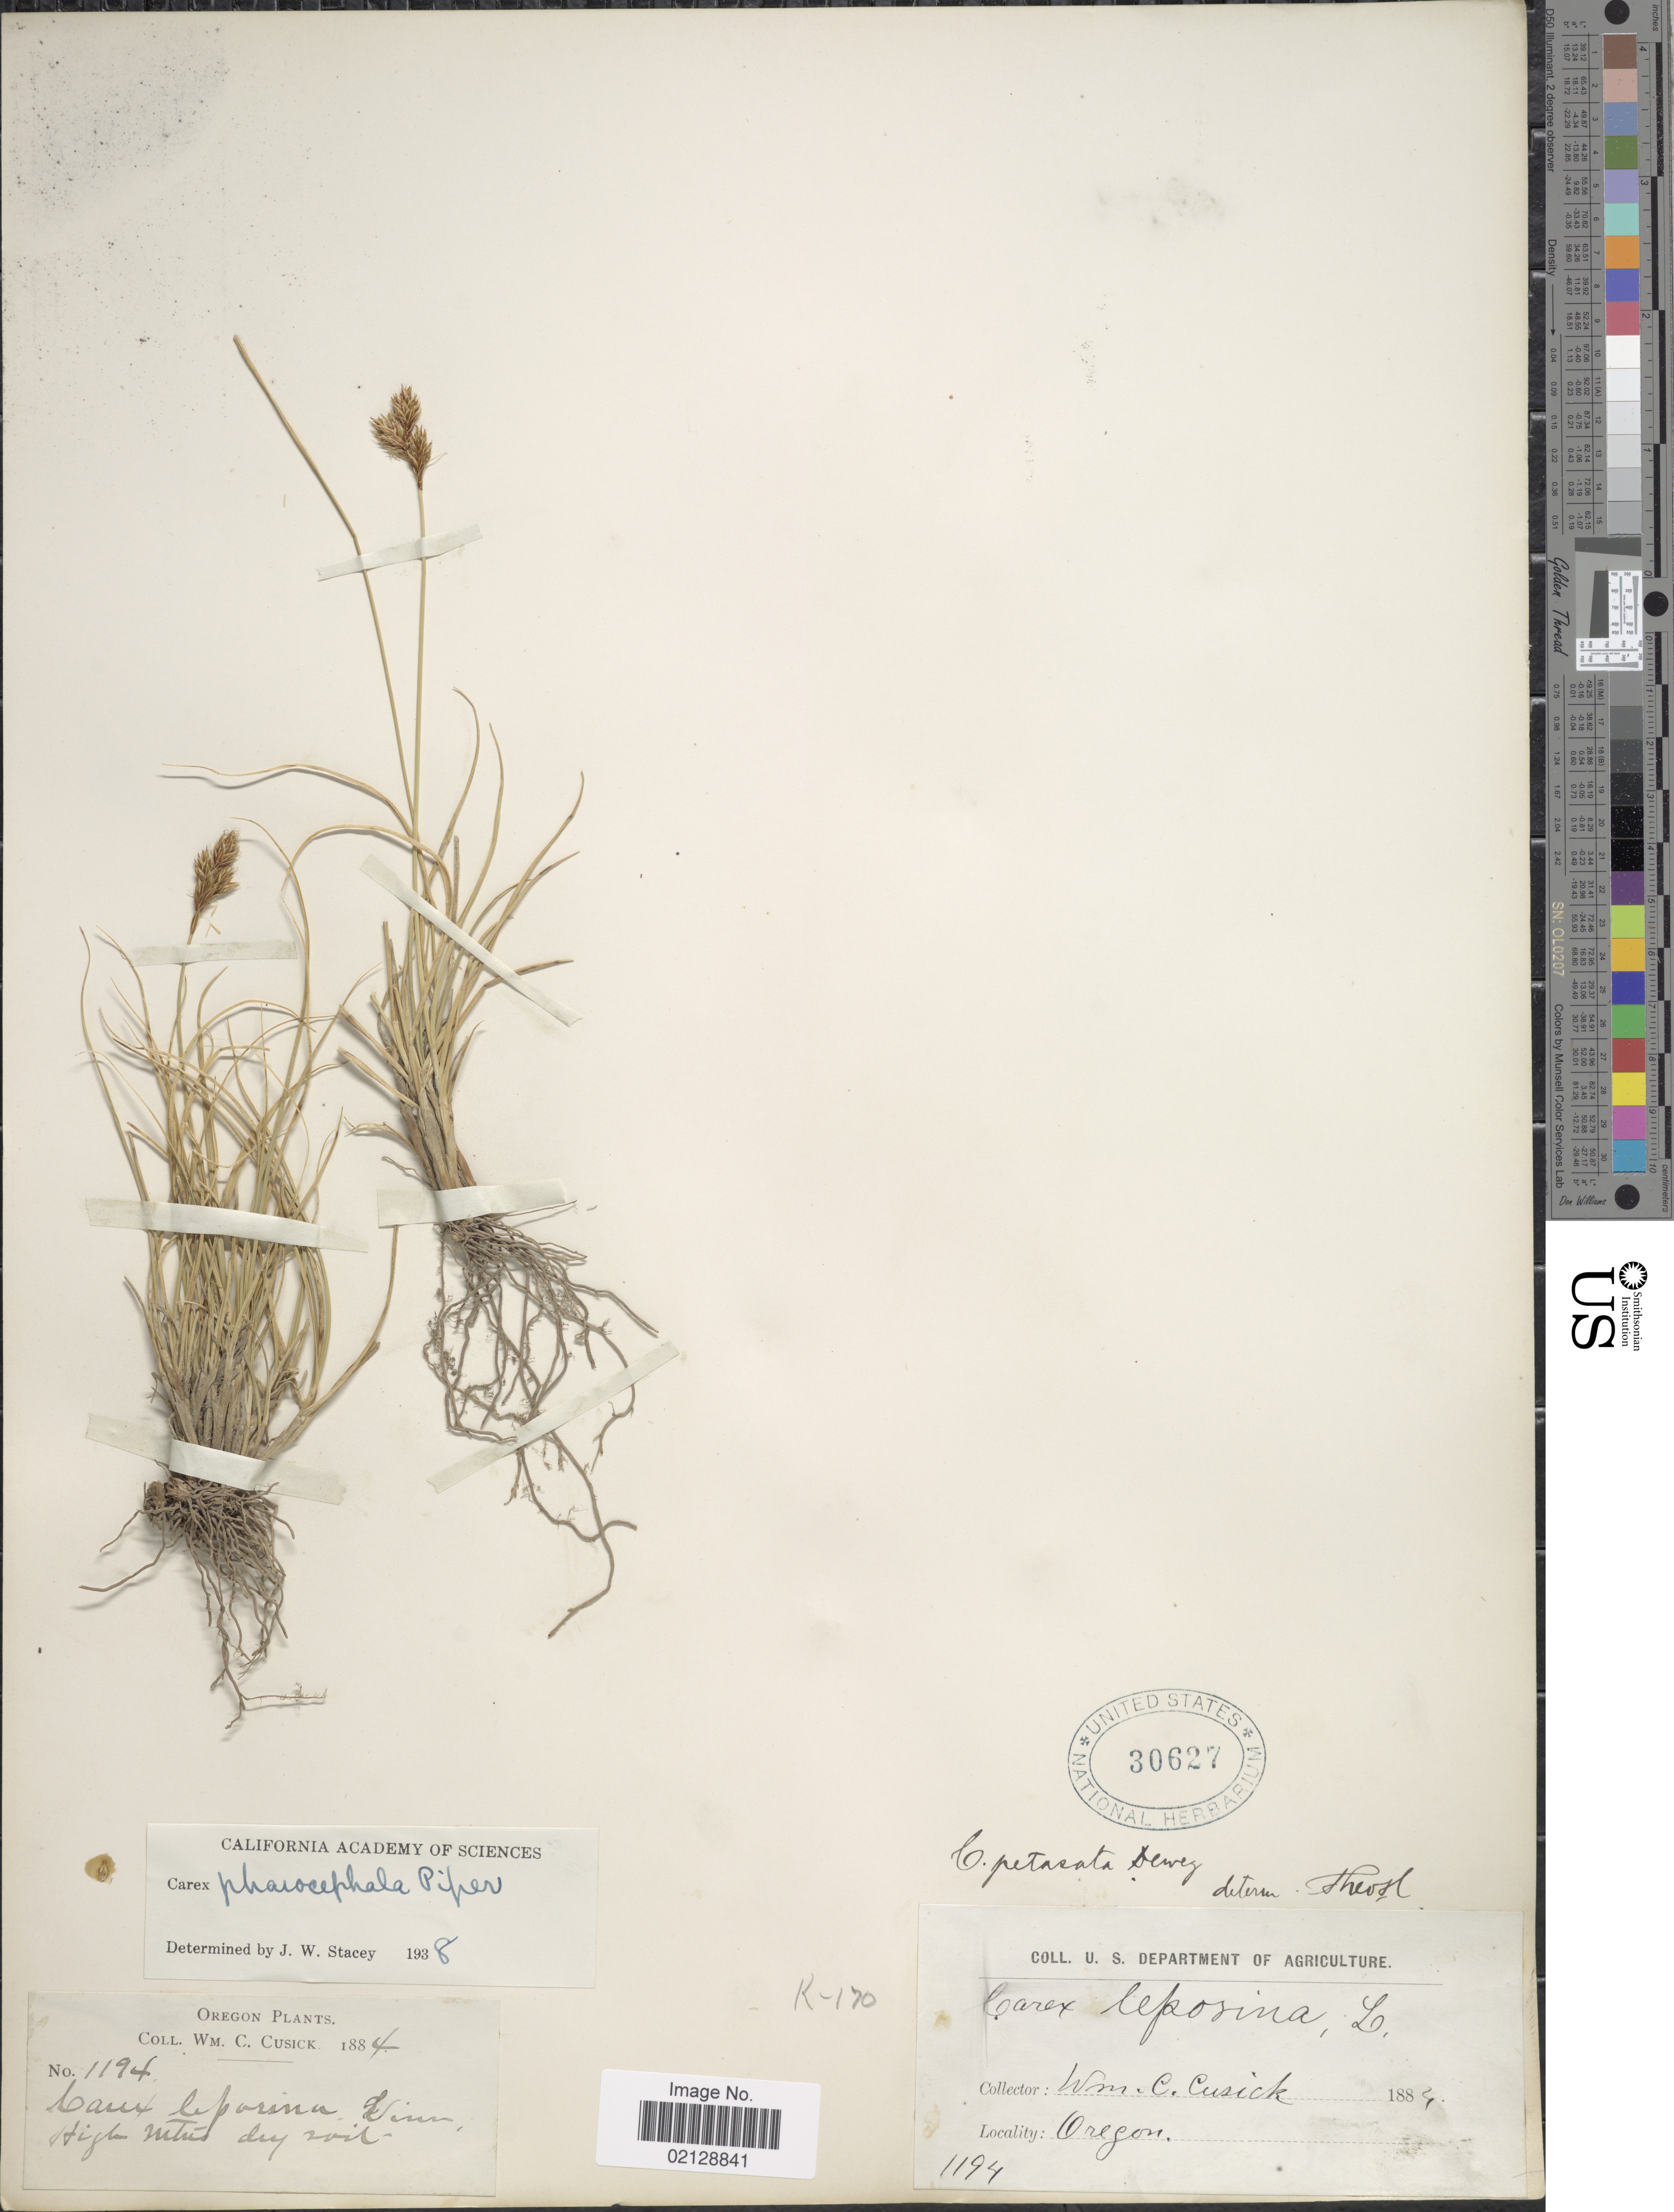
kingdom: Plantae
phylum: Tracheophyta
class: Liliopsida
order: Poales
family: Cyperaceae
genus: Carex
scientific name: Carex phaeocephala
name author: Piper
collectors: W. C. Cusick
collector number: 1194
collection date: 1884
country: United States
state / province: Oregon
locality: High Mtns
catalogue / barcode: US 30627